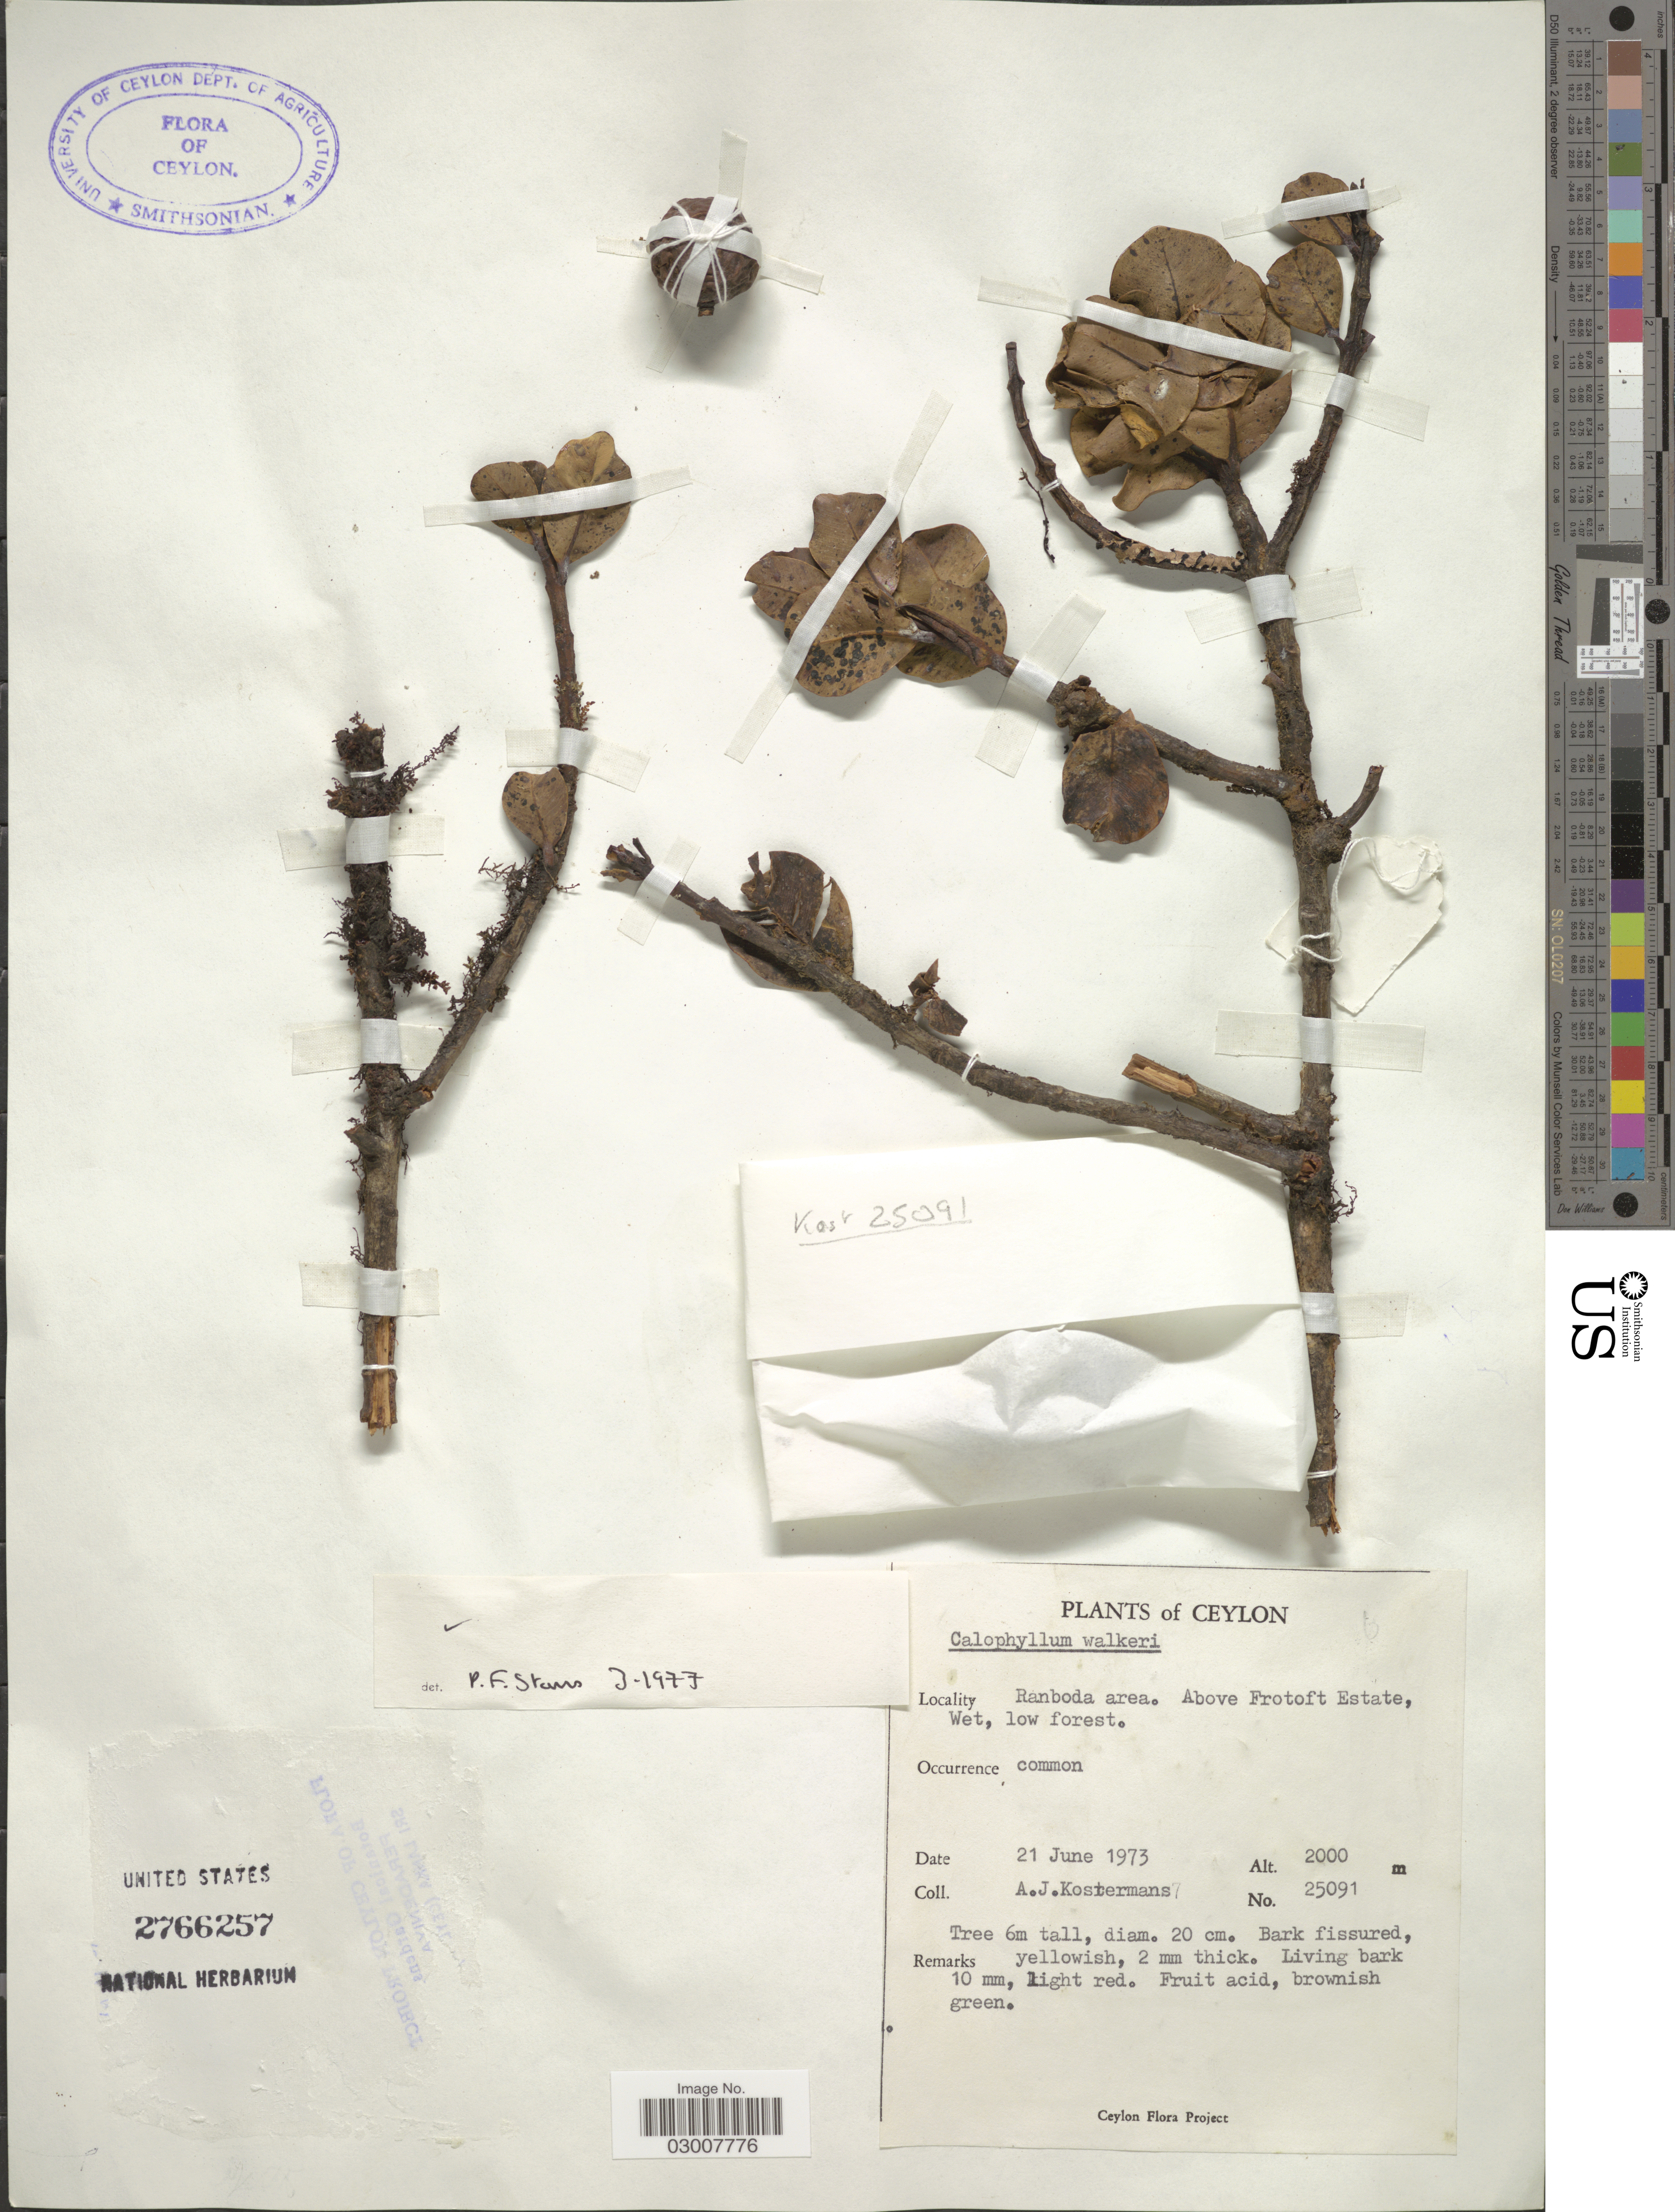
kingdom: Plantae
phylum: Tracheophyta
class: Magnoliopsida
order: Malpighiales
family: Calophyllaceae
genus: Calophyllum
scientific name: Calophyllum walkeri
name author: Wight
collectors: A. J. G. Kostermans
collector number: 25091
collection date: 1973-06-21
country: Sri Lanka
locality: Ceylon. Ranboda area. Above Frotoft Estate.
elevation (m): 2000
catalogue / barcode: US 2766257